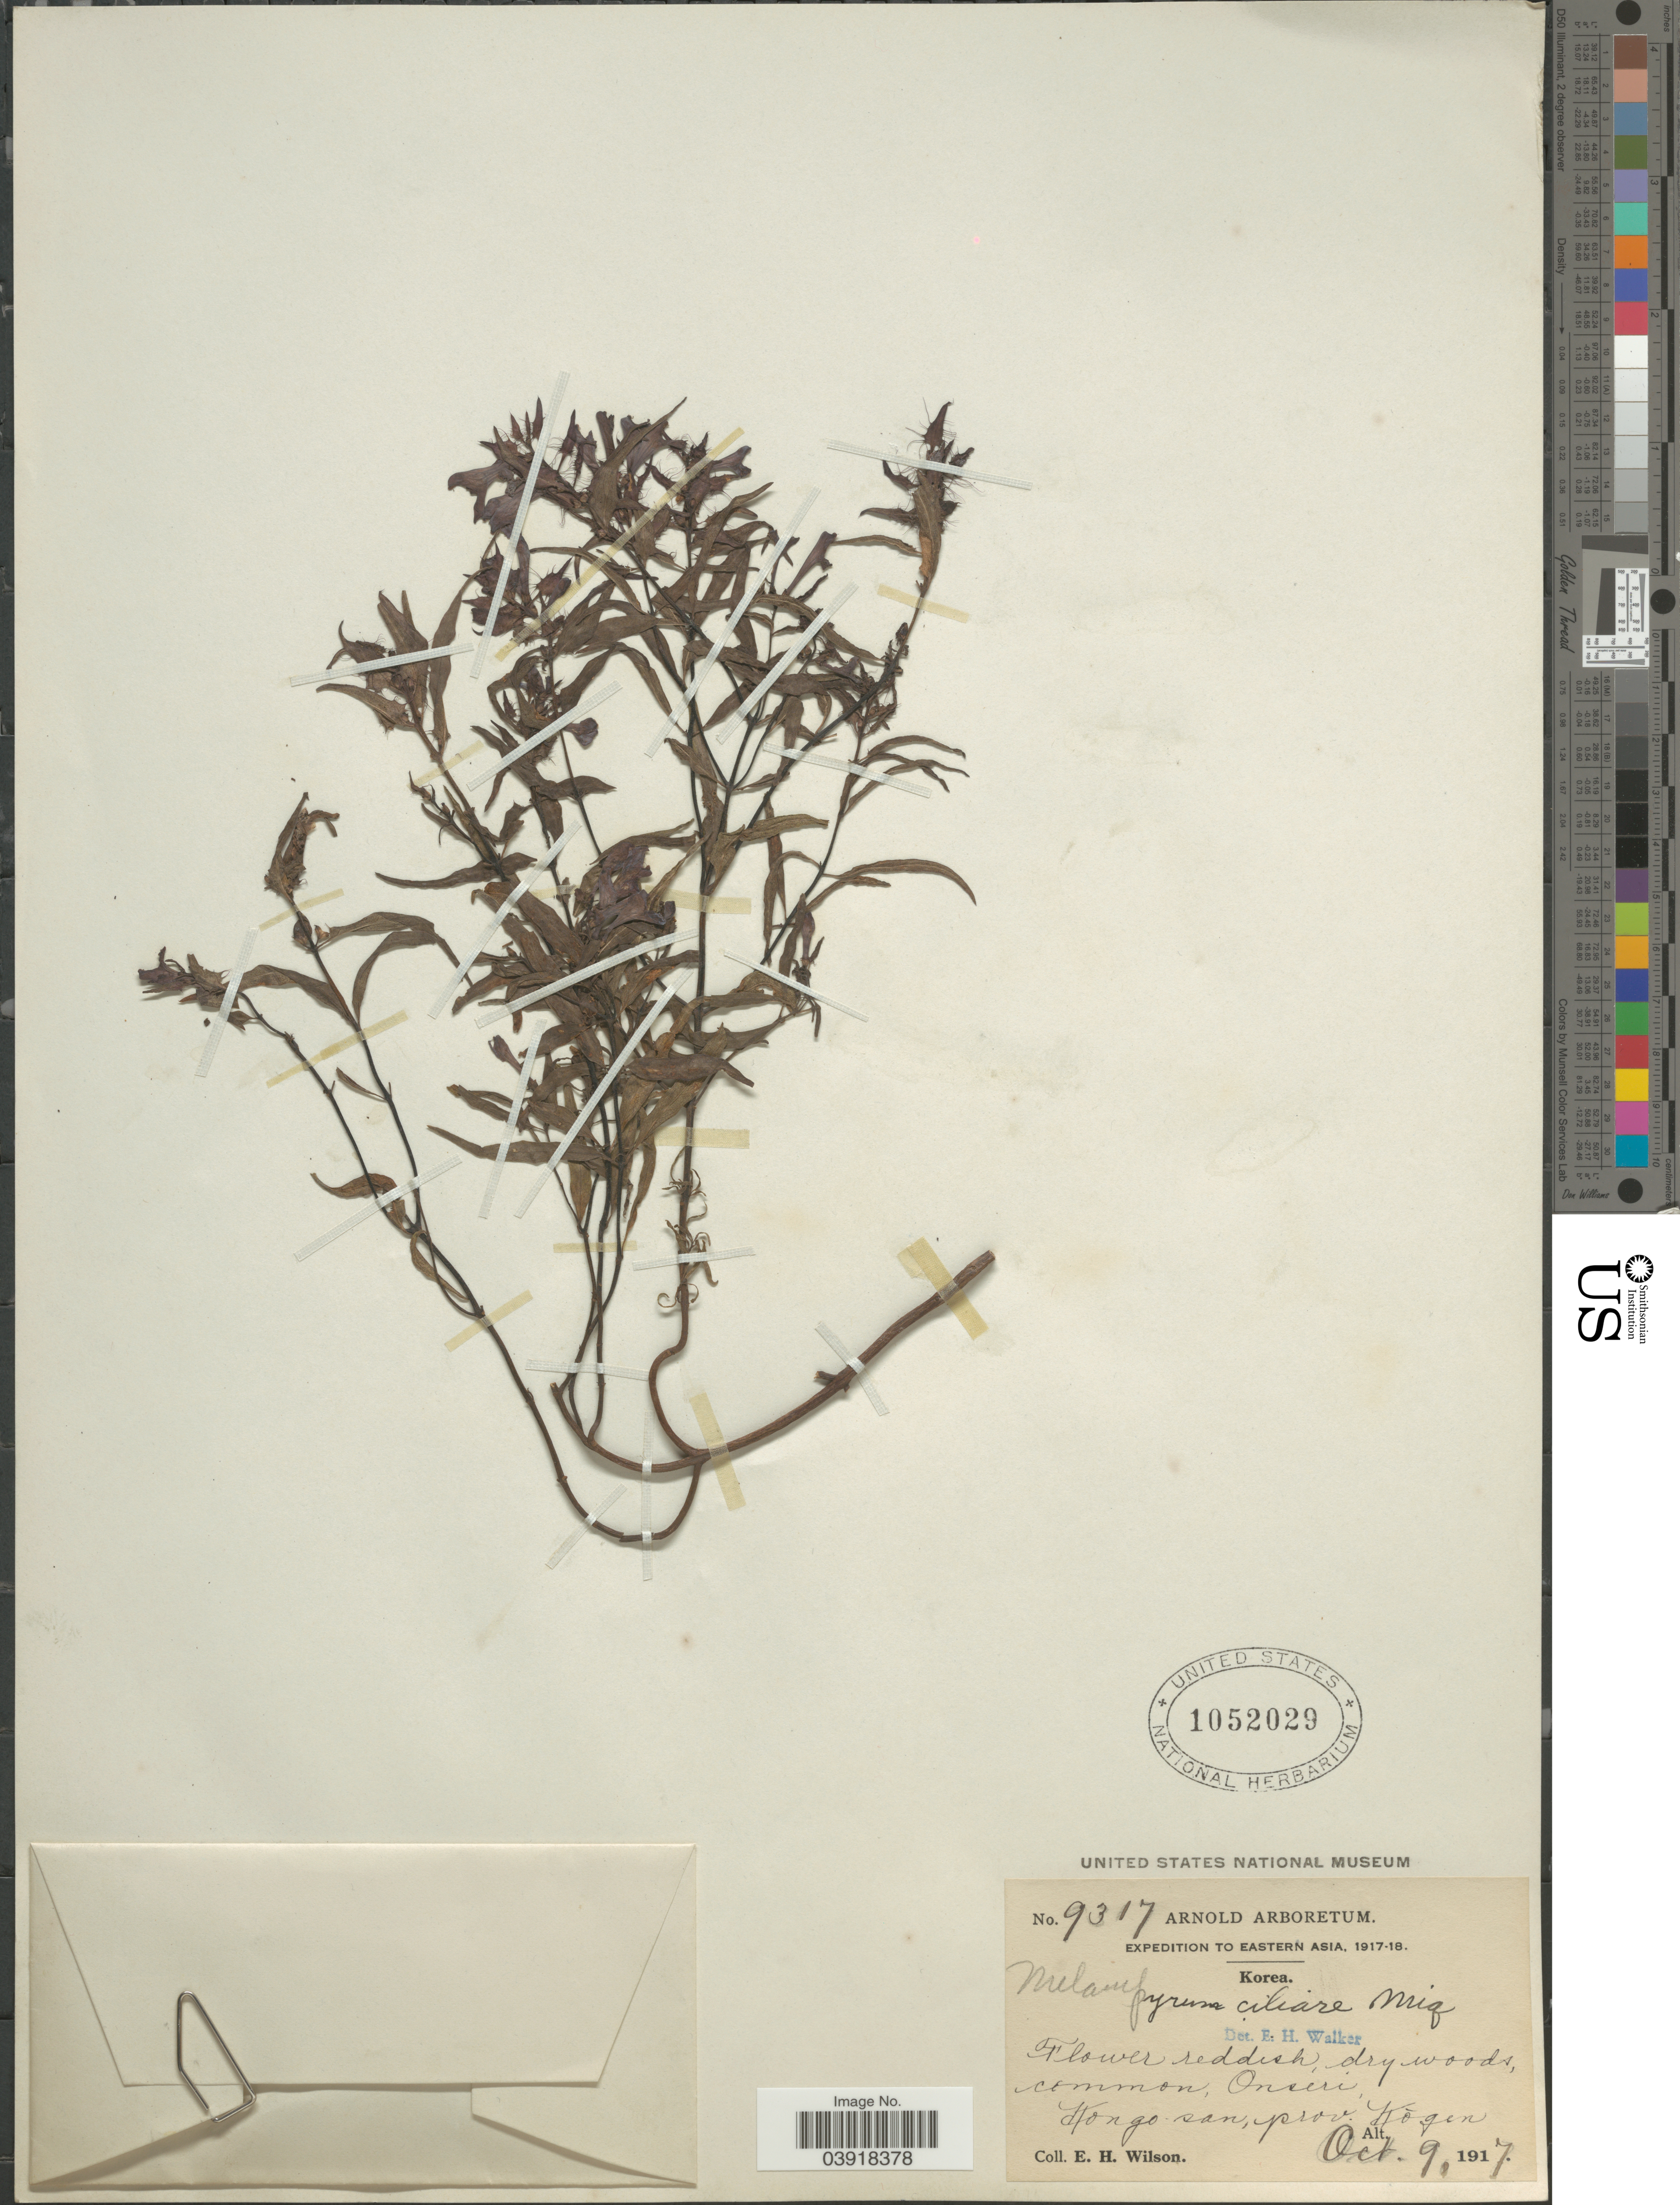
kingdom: Plantae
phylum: Tracheophyta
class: Magnoliopsida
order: Lamiales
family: Orobanchaceae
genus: Melampyrum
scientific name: Melampyrum ciliare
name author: Miq.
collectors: E. Wilson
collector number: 9317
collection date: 1917-10-09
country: North Korea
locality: Korea. Onseri, Kongo san, prov. Kogen.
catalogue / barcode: US 1052029